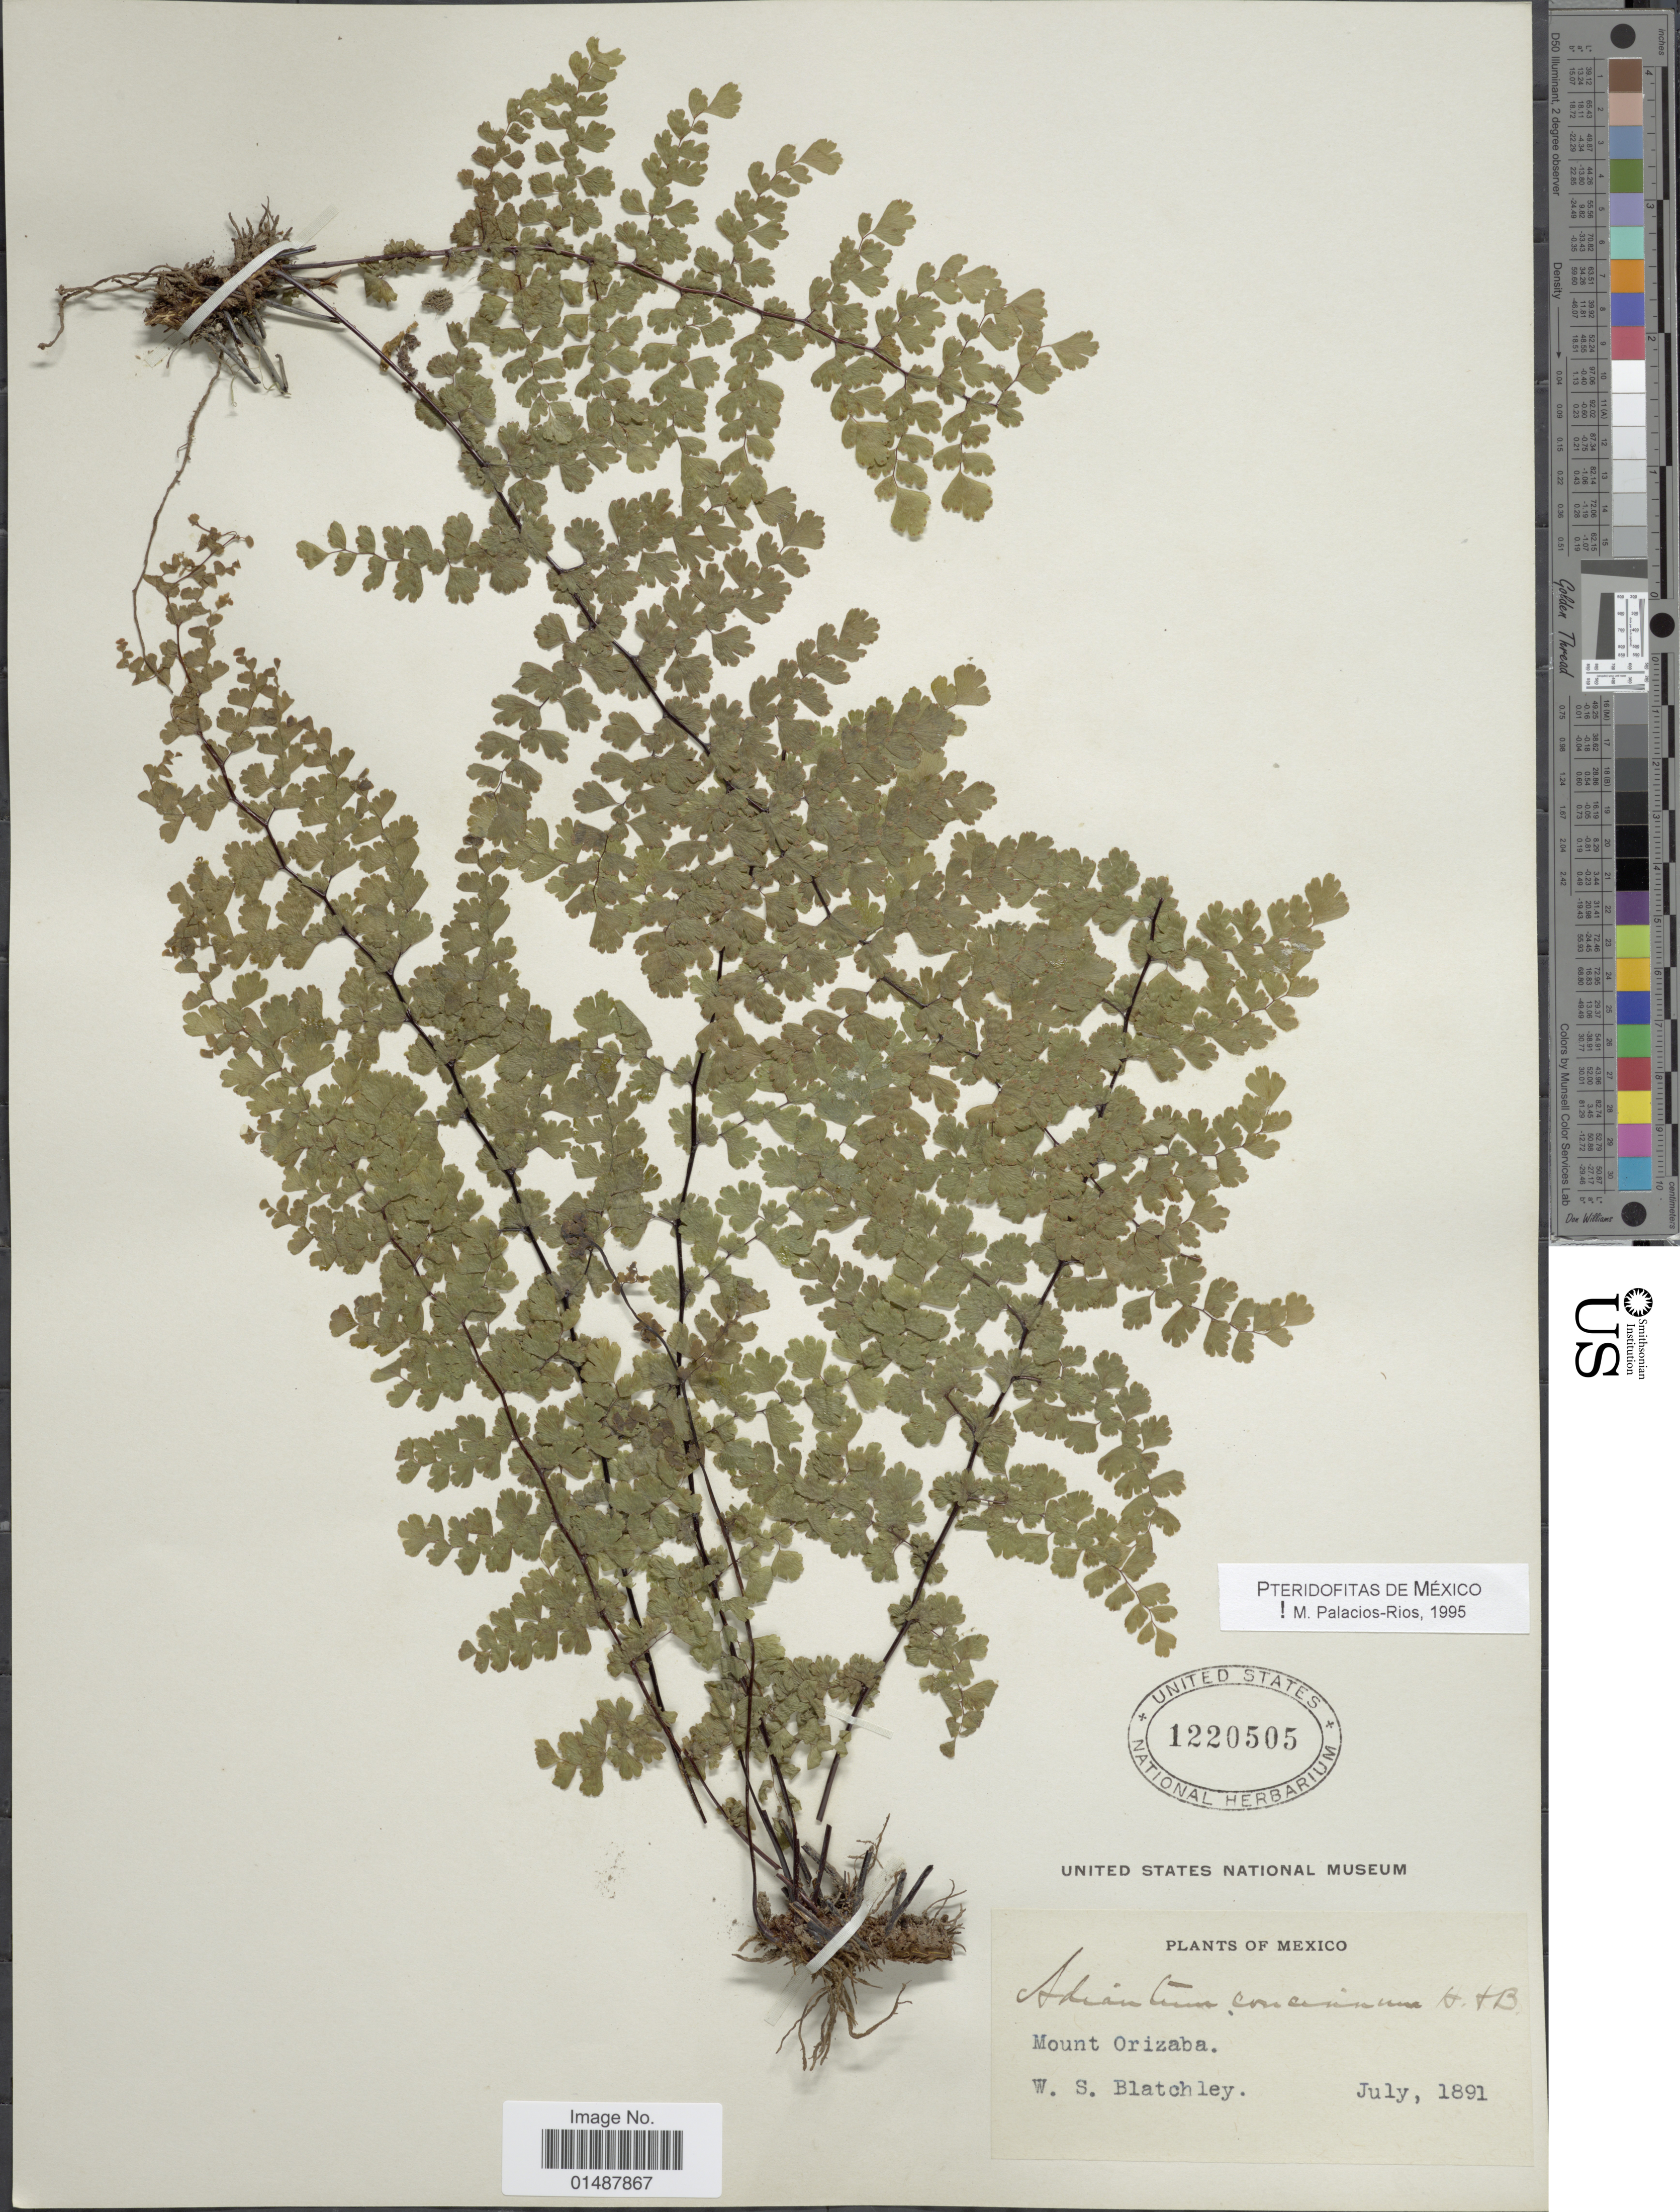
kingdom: Plantae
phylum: Tracheophyta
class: Polypodiopsida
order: Polypodiales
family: Pteridaceae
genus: Adiantum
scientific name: Adiantum concinnum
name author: Humb. & Bonpl. ex Willd.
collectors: W. Blatchley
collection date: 1891-07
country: Mexico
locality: Mount Orizaba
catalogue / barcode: US 1220505